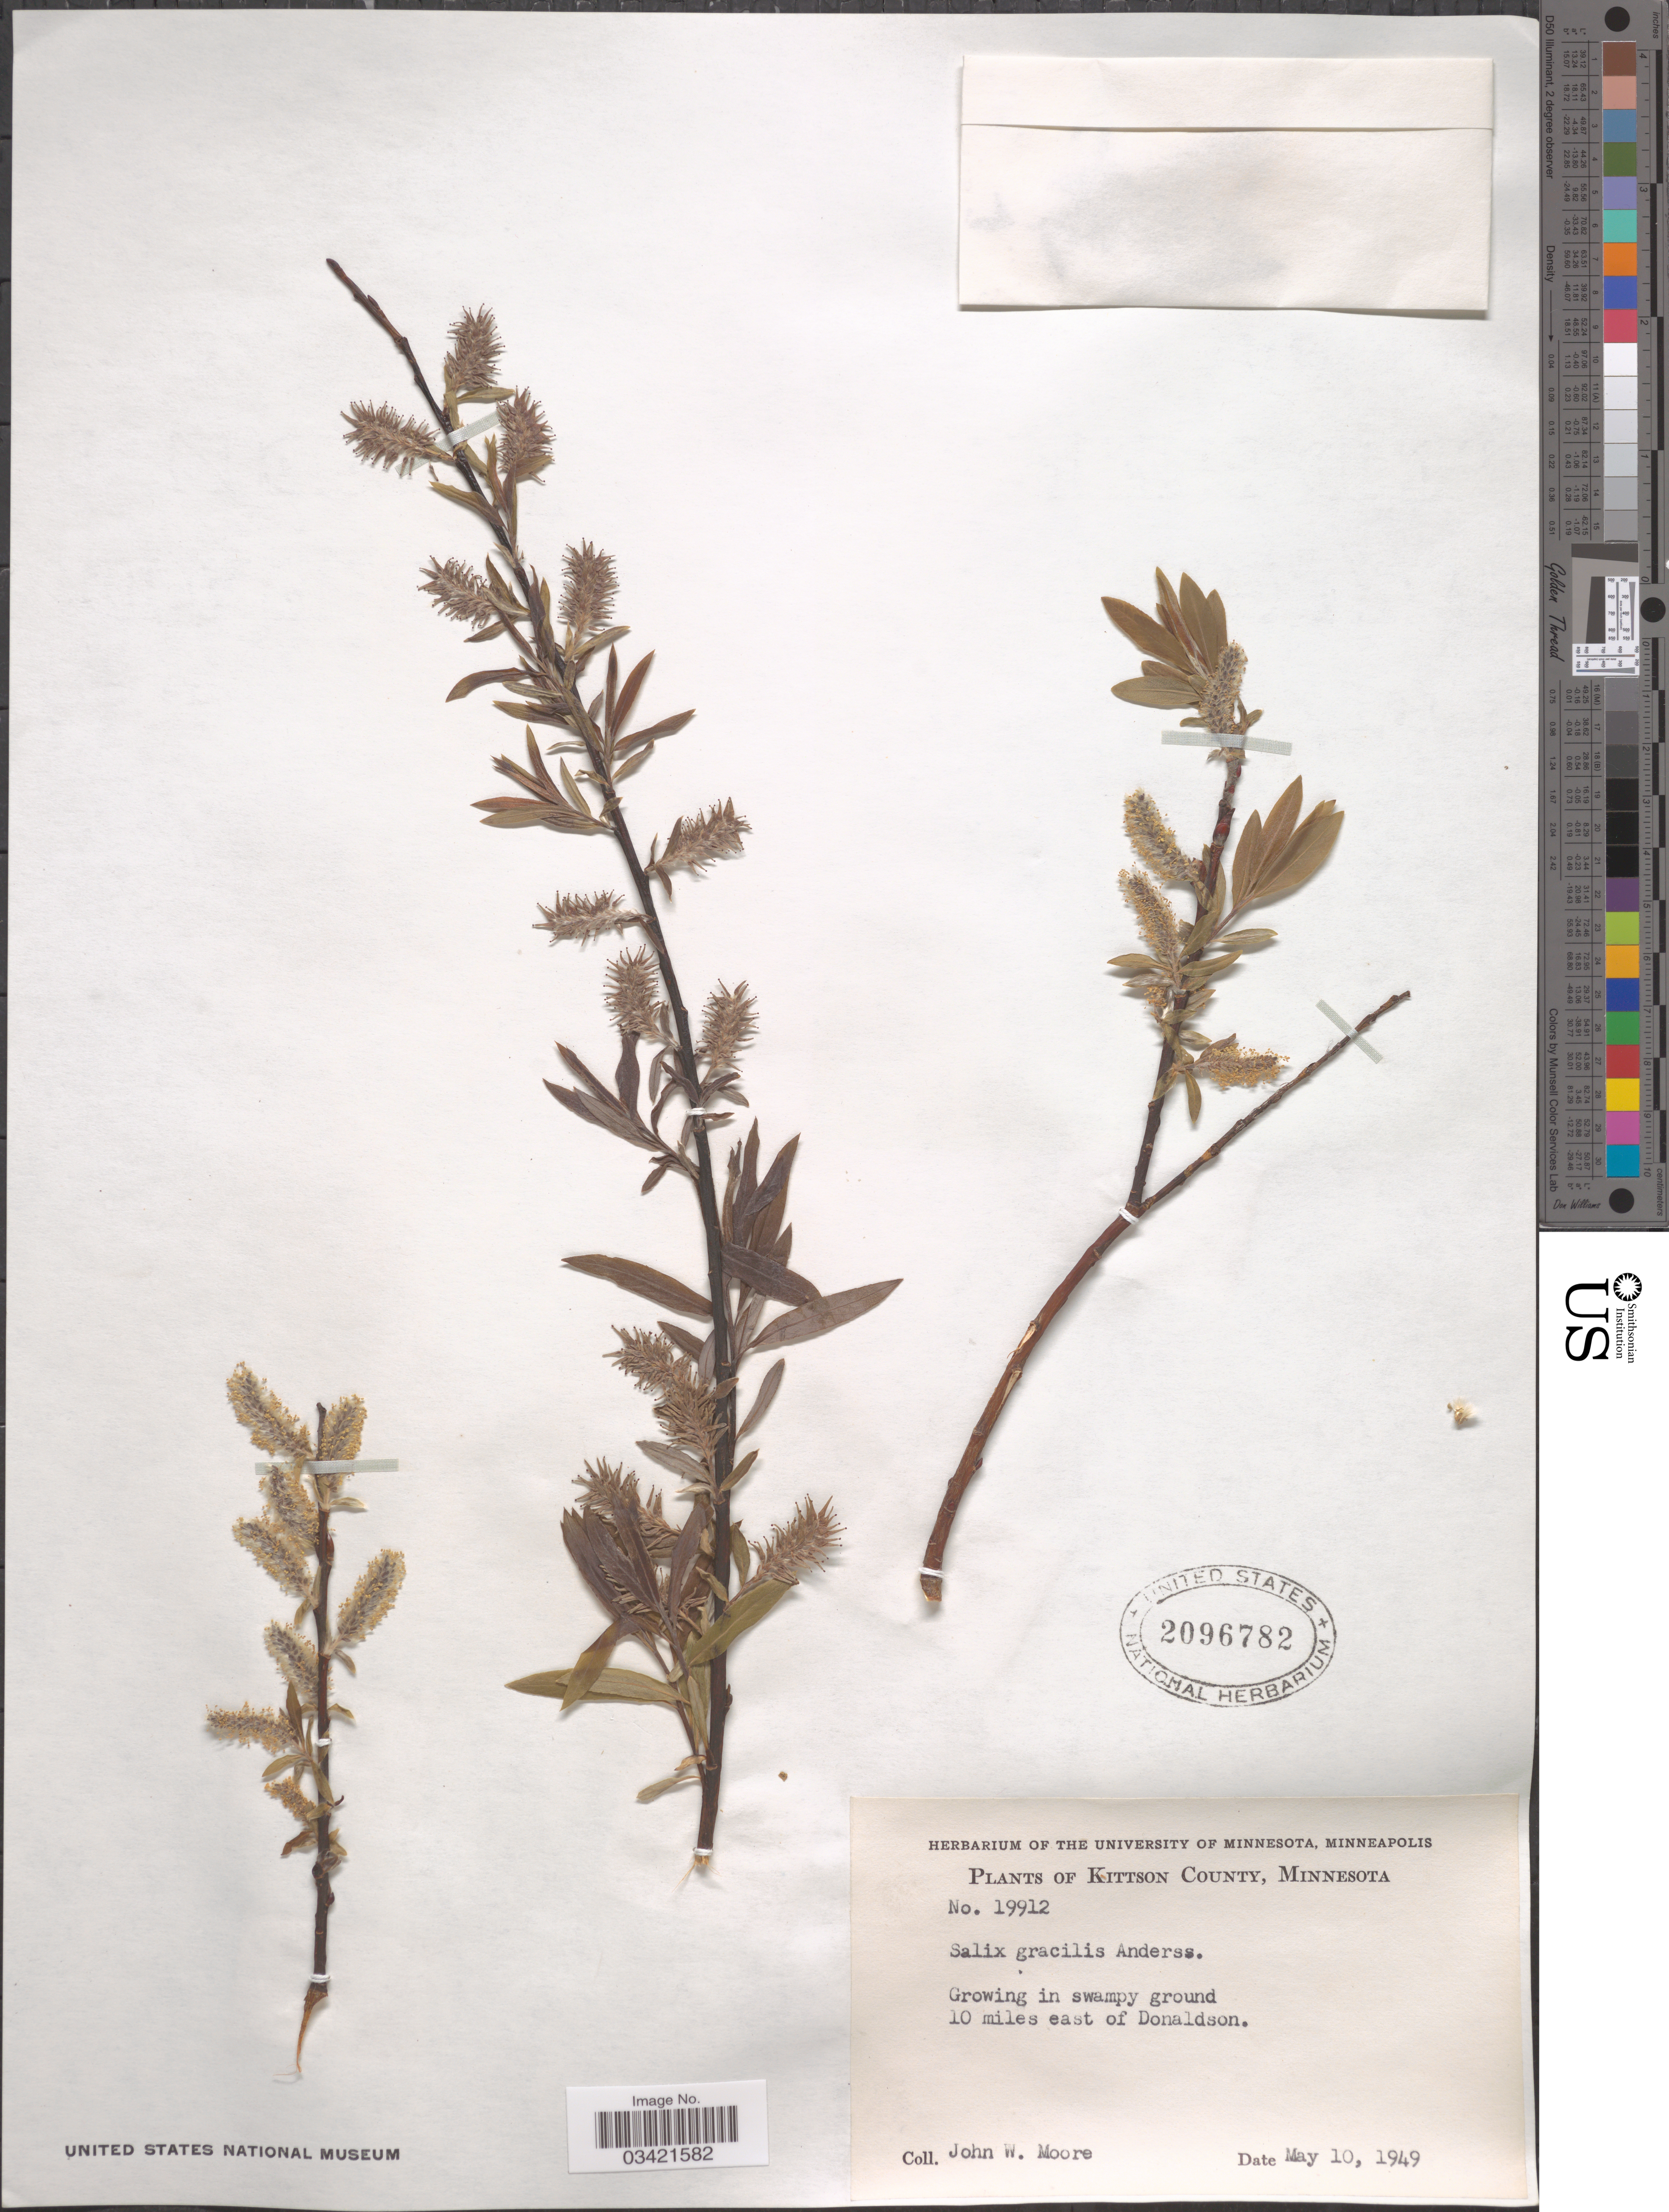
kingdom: Plantae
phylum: Tracheophyta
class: Magnoliopsida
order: Malpighiales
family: Salicaceae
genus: Salix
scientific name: Salix gracilis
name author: Andersson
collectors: J. Moore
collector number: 19912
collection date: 1949-05-10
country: United States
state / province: Minnesota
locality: Kittson County. 10 miles east of Donaldson.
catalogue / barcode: US 2096782